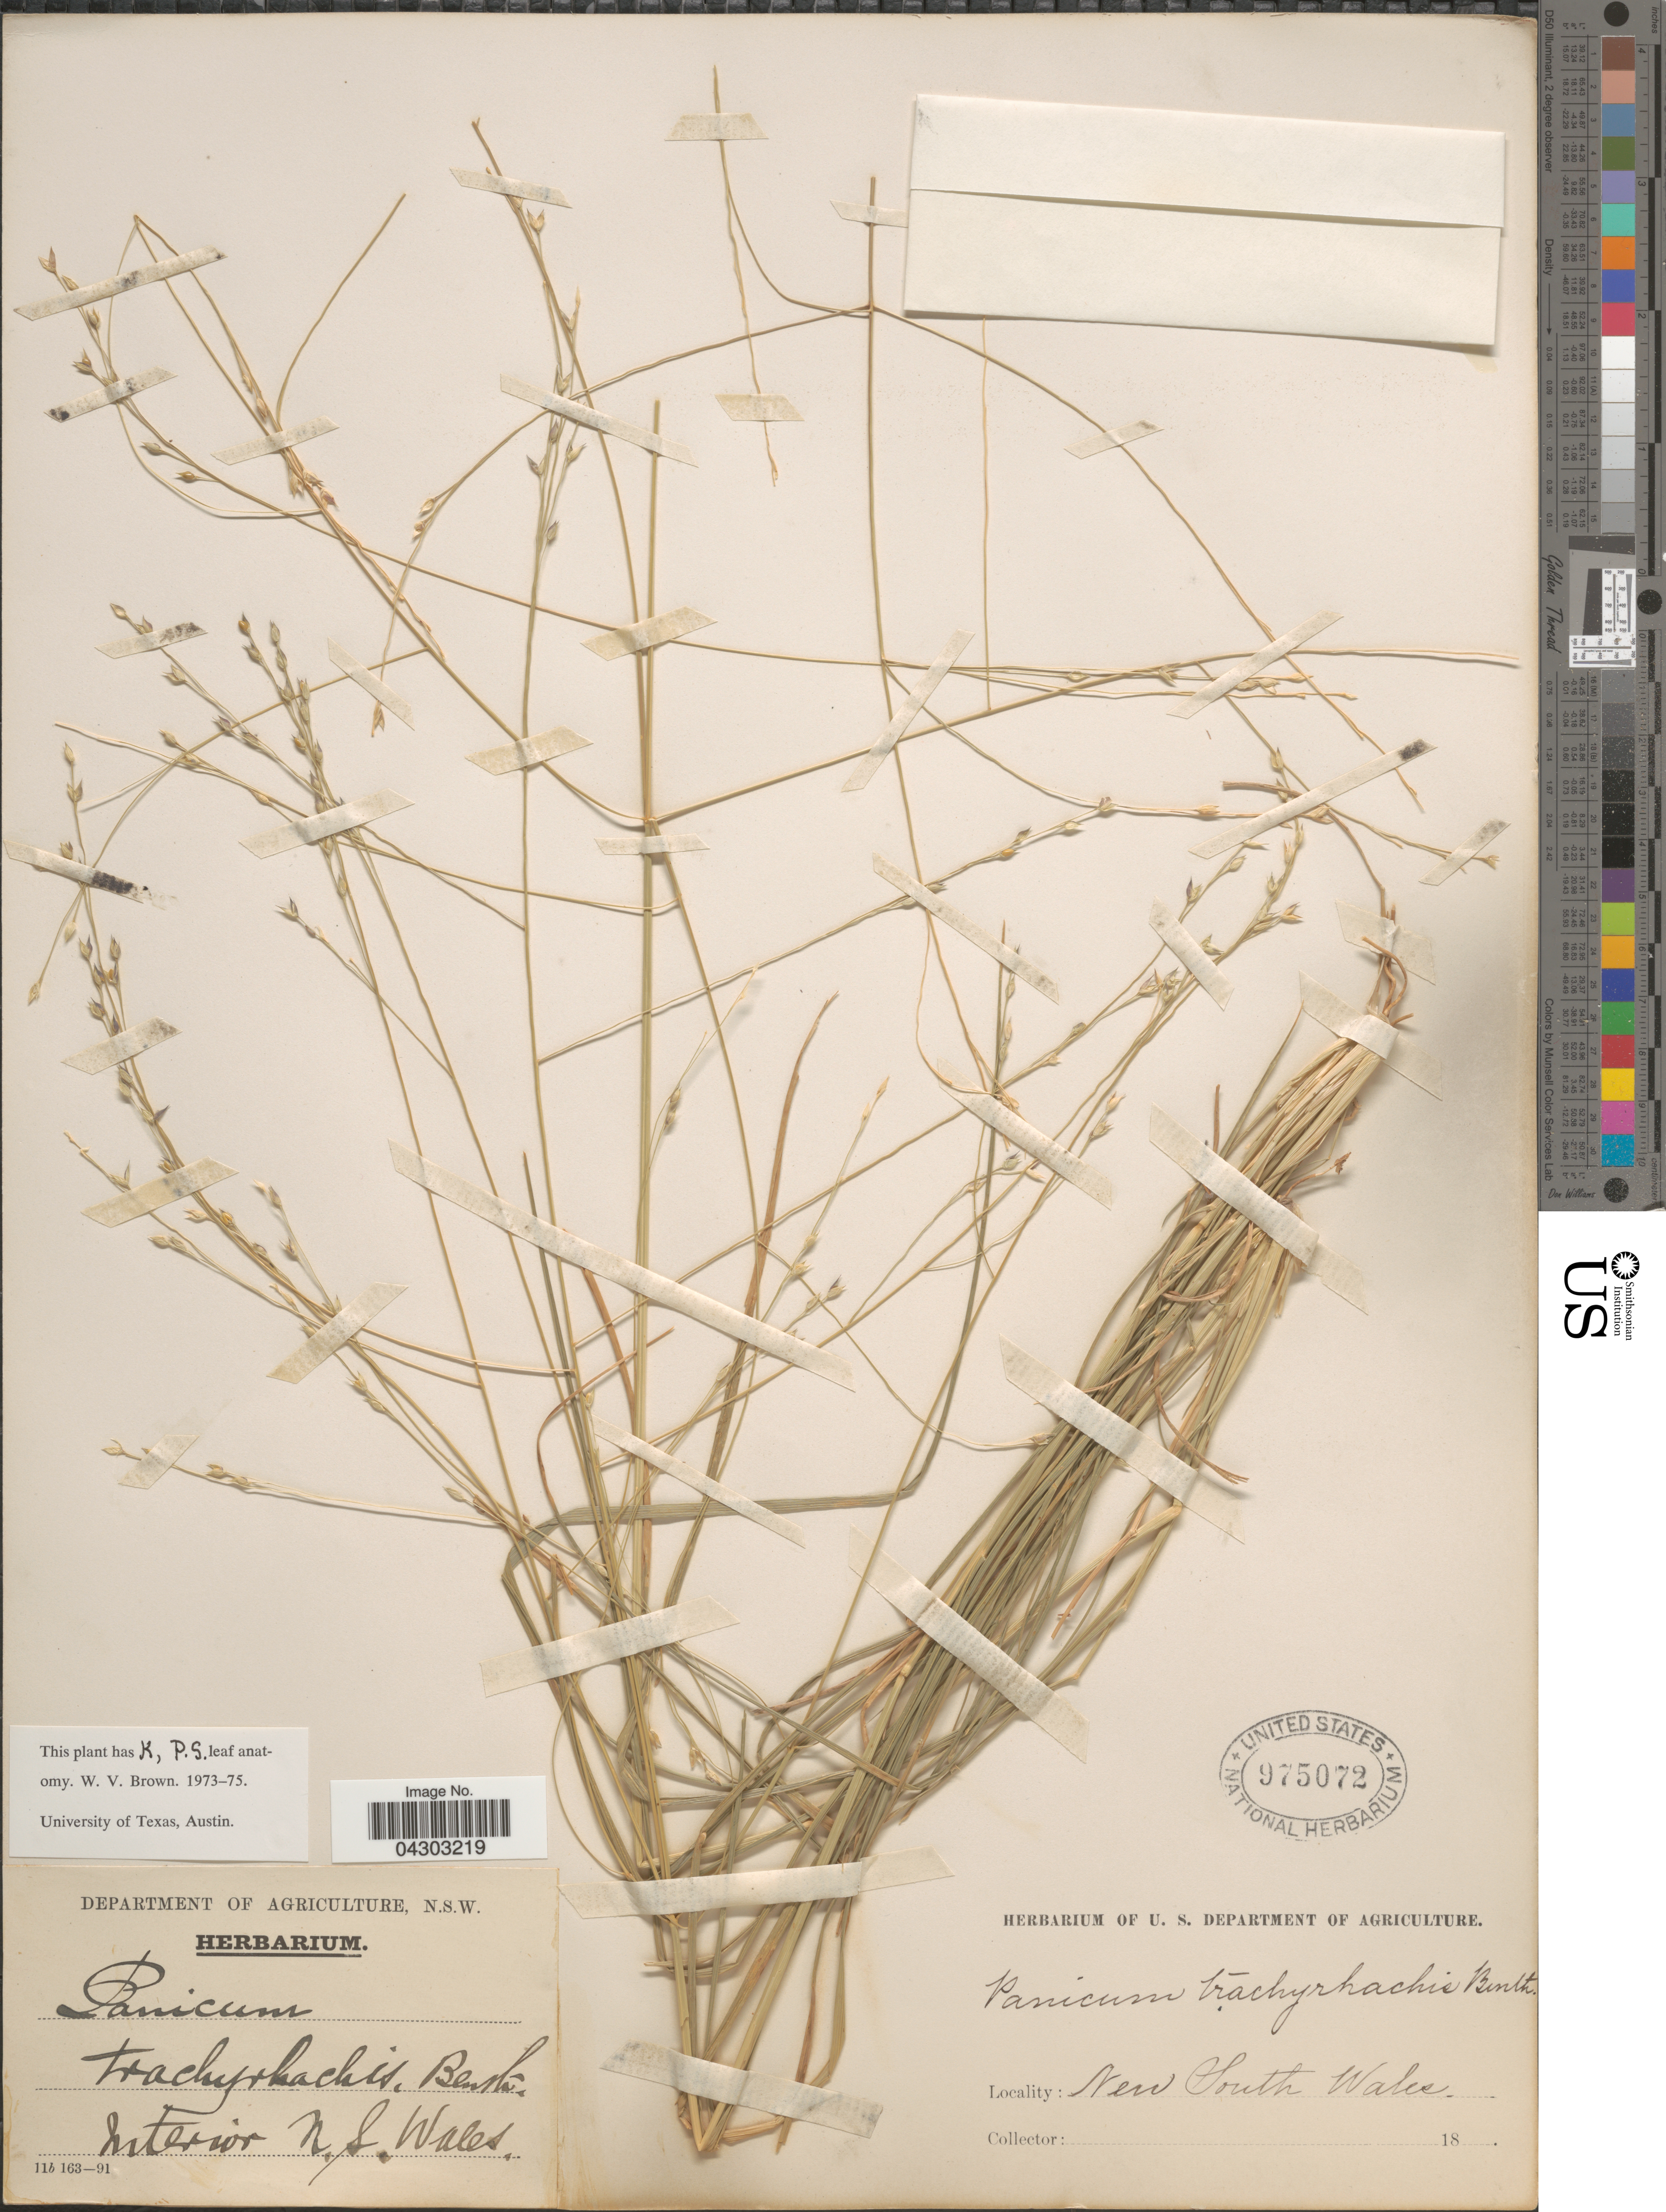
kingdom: Plantae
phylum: Tracheophyta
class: Liliopsida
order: Poales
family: Poaceae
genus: Panicum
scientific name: Panicum trachyrhachis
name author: Benth.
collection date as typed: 18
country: Australia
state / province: New South Wales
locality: Interior.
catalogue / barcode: US 975072